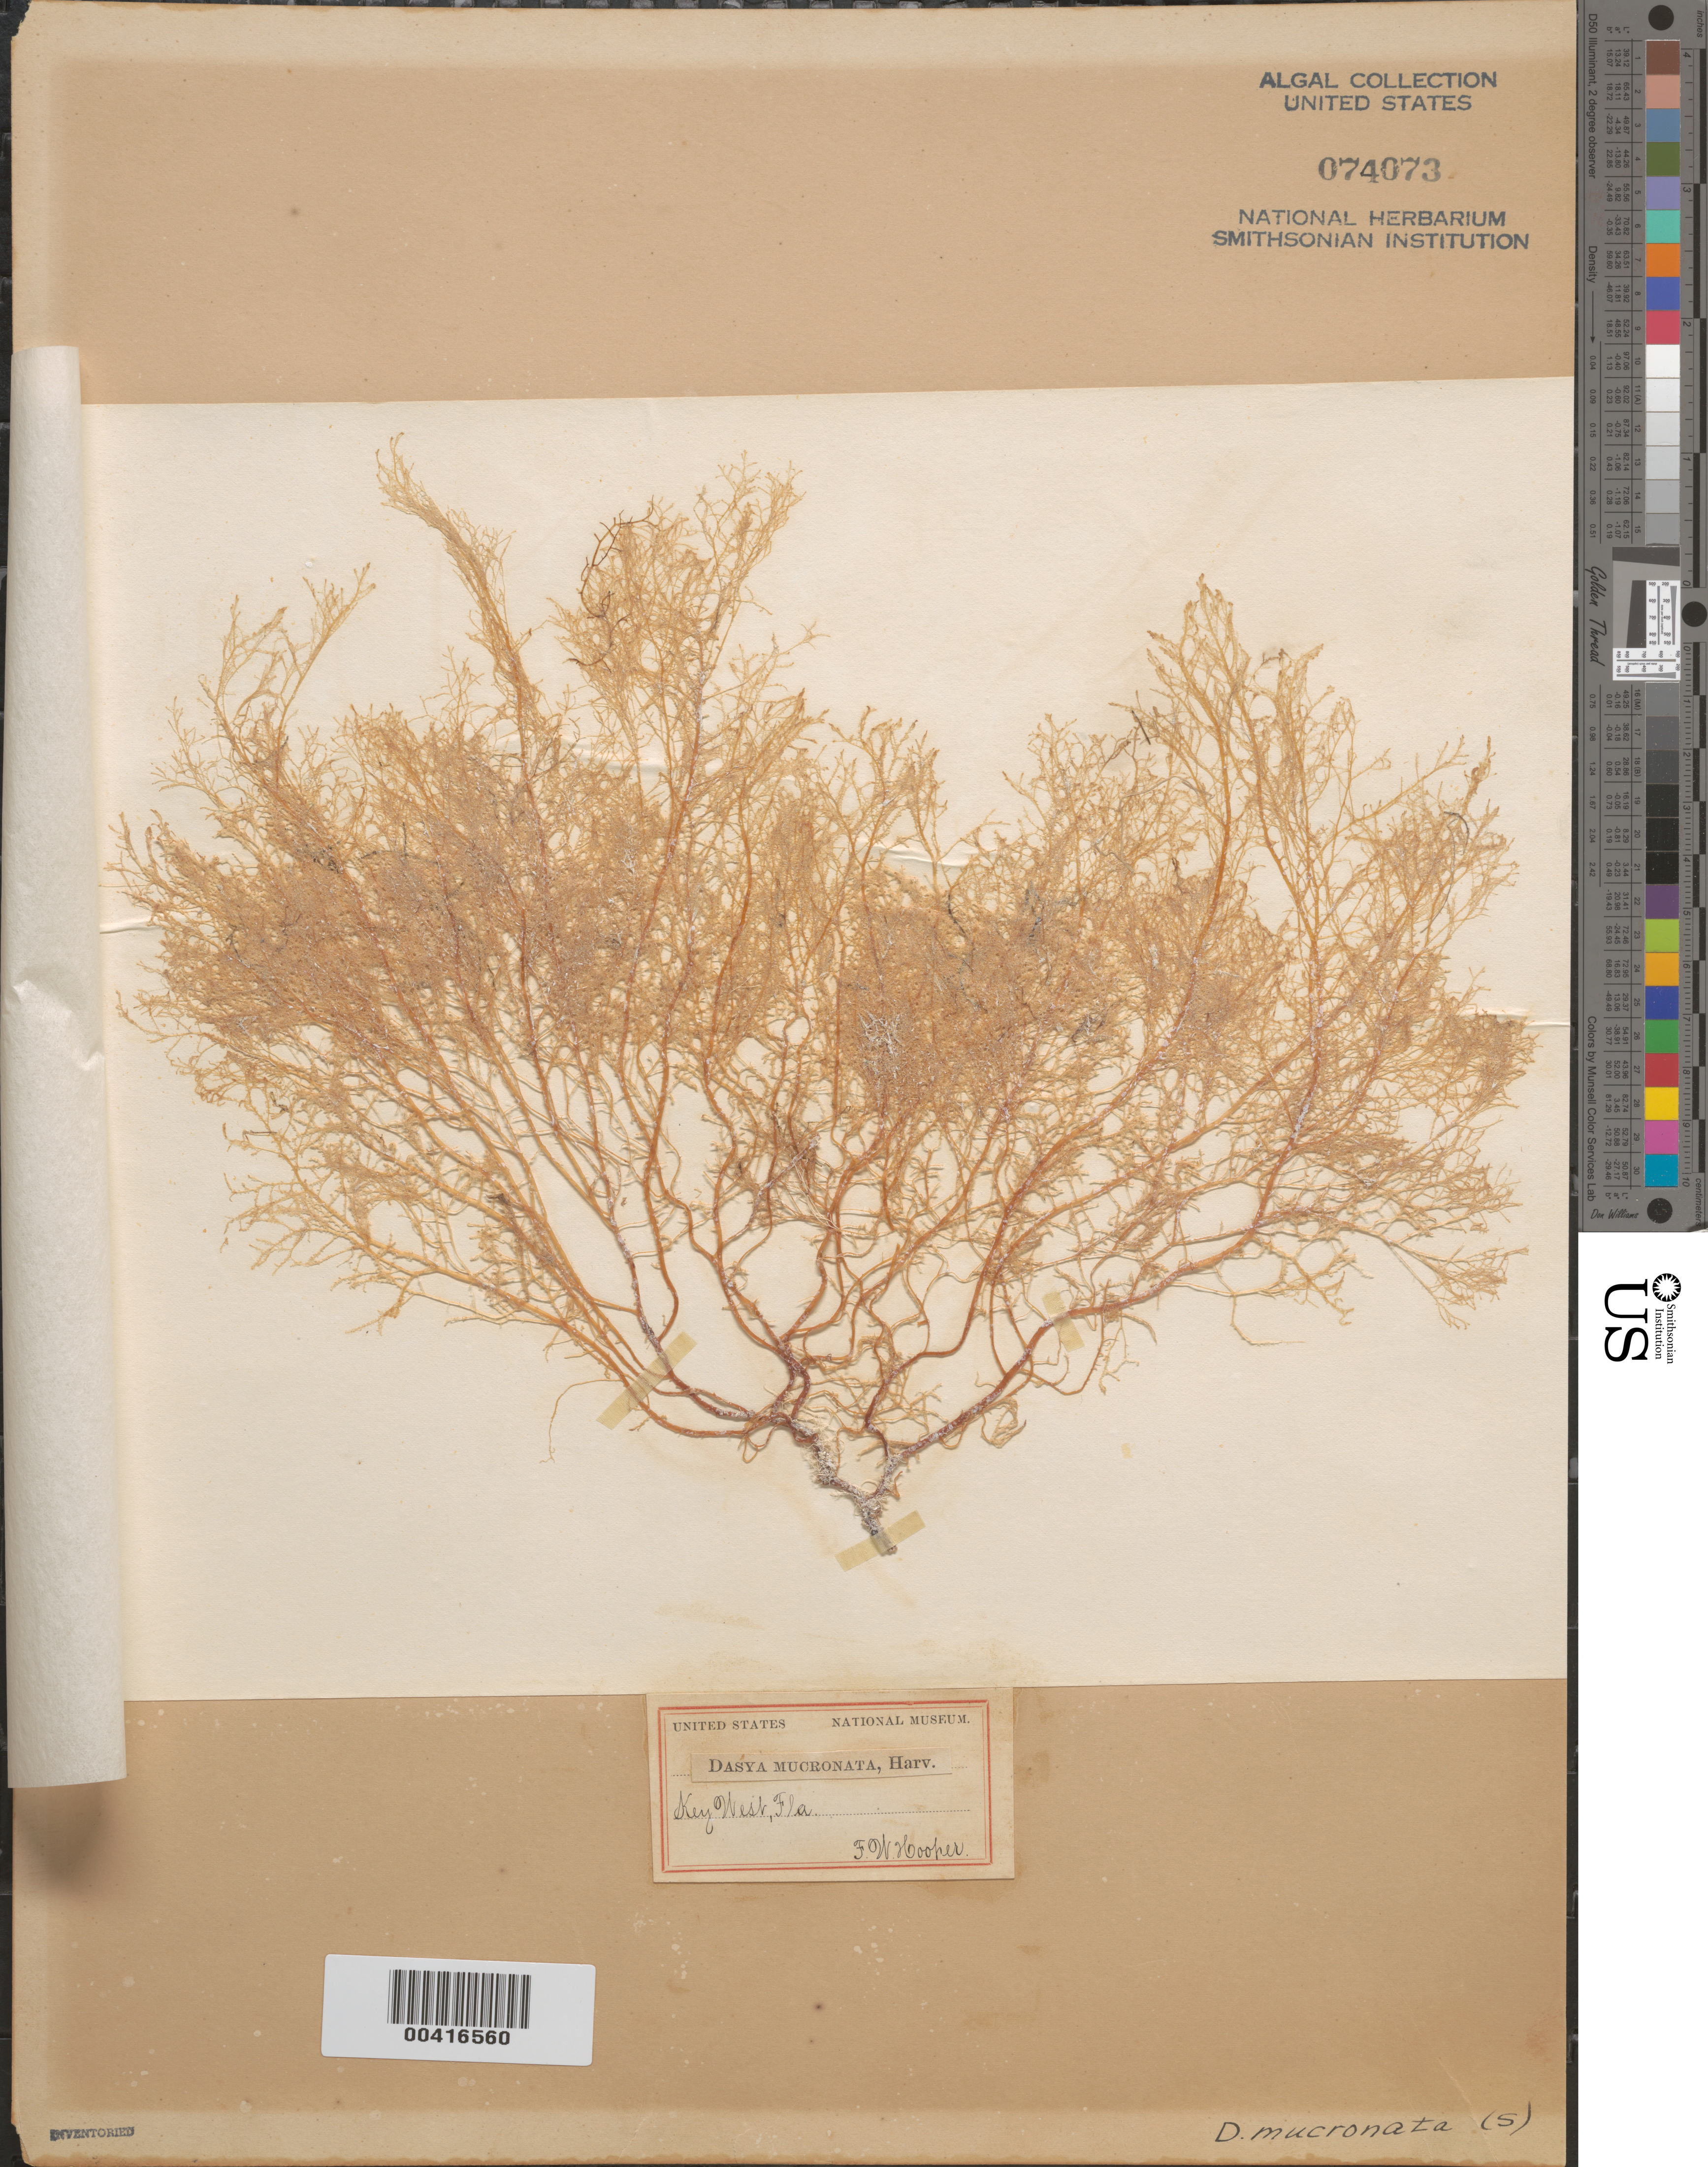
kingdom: Plantae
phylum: Rhodophyta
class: Florideophyceae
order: Ceramiales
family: Rhodomelaceae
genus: Heterodasya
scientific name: Heterodasya mucronata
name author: (Harv.) M.J. Wynne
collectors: F. Hooper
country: United States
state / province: Florida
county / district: Monroe County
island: Key West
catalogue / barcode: US 74073